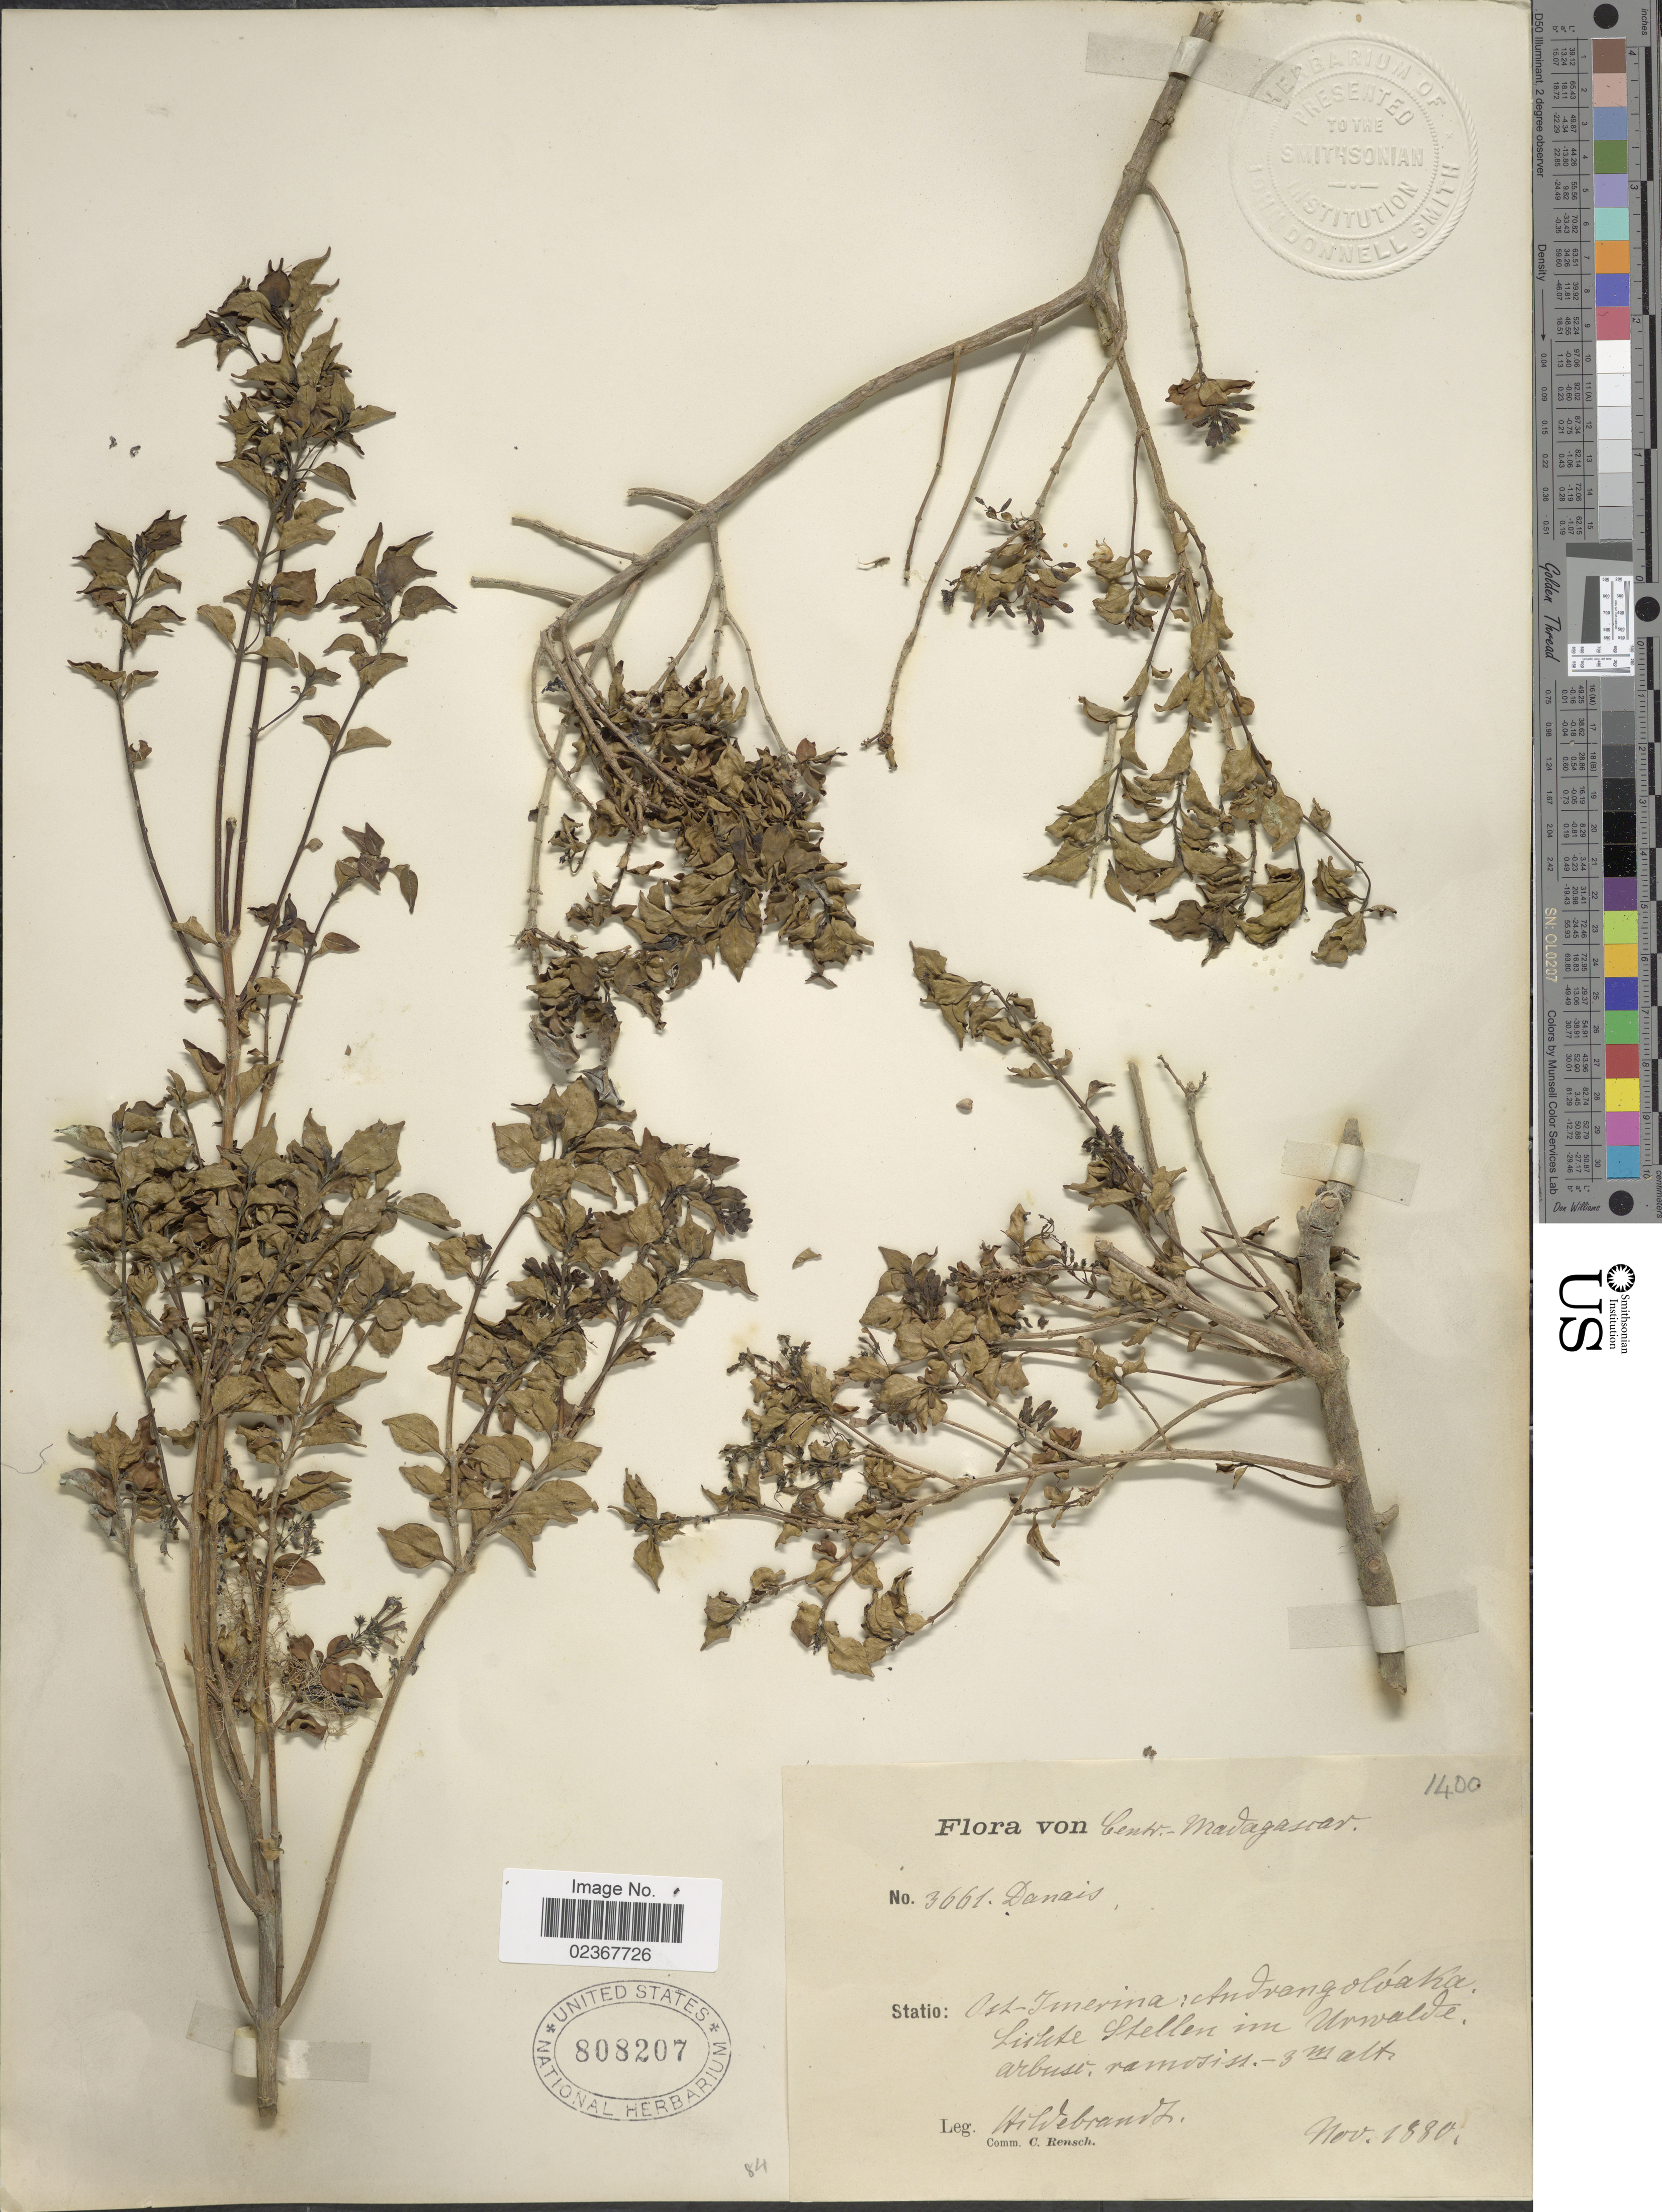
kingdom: Plantae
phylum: Tracheophyta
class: Magnoliopsida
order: Gentianales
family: Rubiaceae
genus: Danais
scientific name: Danais sp.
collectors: J. Hildebrandt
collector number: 3661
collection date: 1880-11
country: Madagascar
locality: Centr.-Madagascar, Statio: Ost-Imerina Andrangoloáka, Liskse Stellen im Urwalde arbuso, ramosis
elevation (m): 3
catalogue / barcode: US 808207